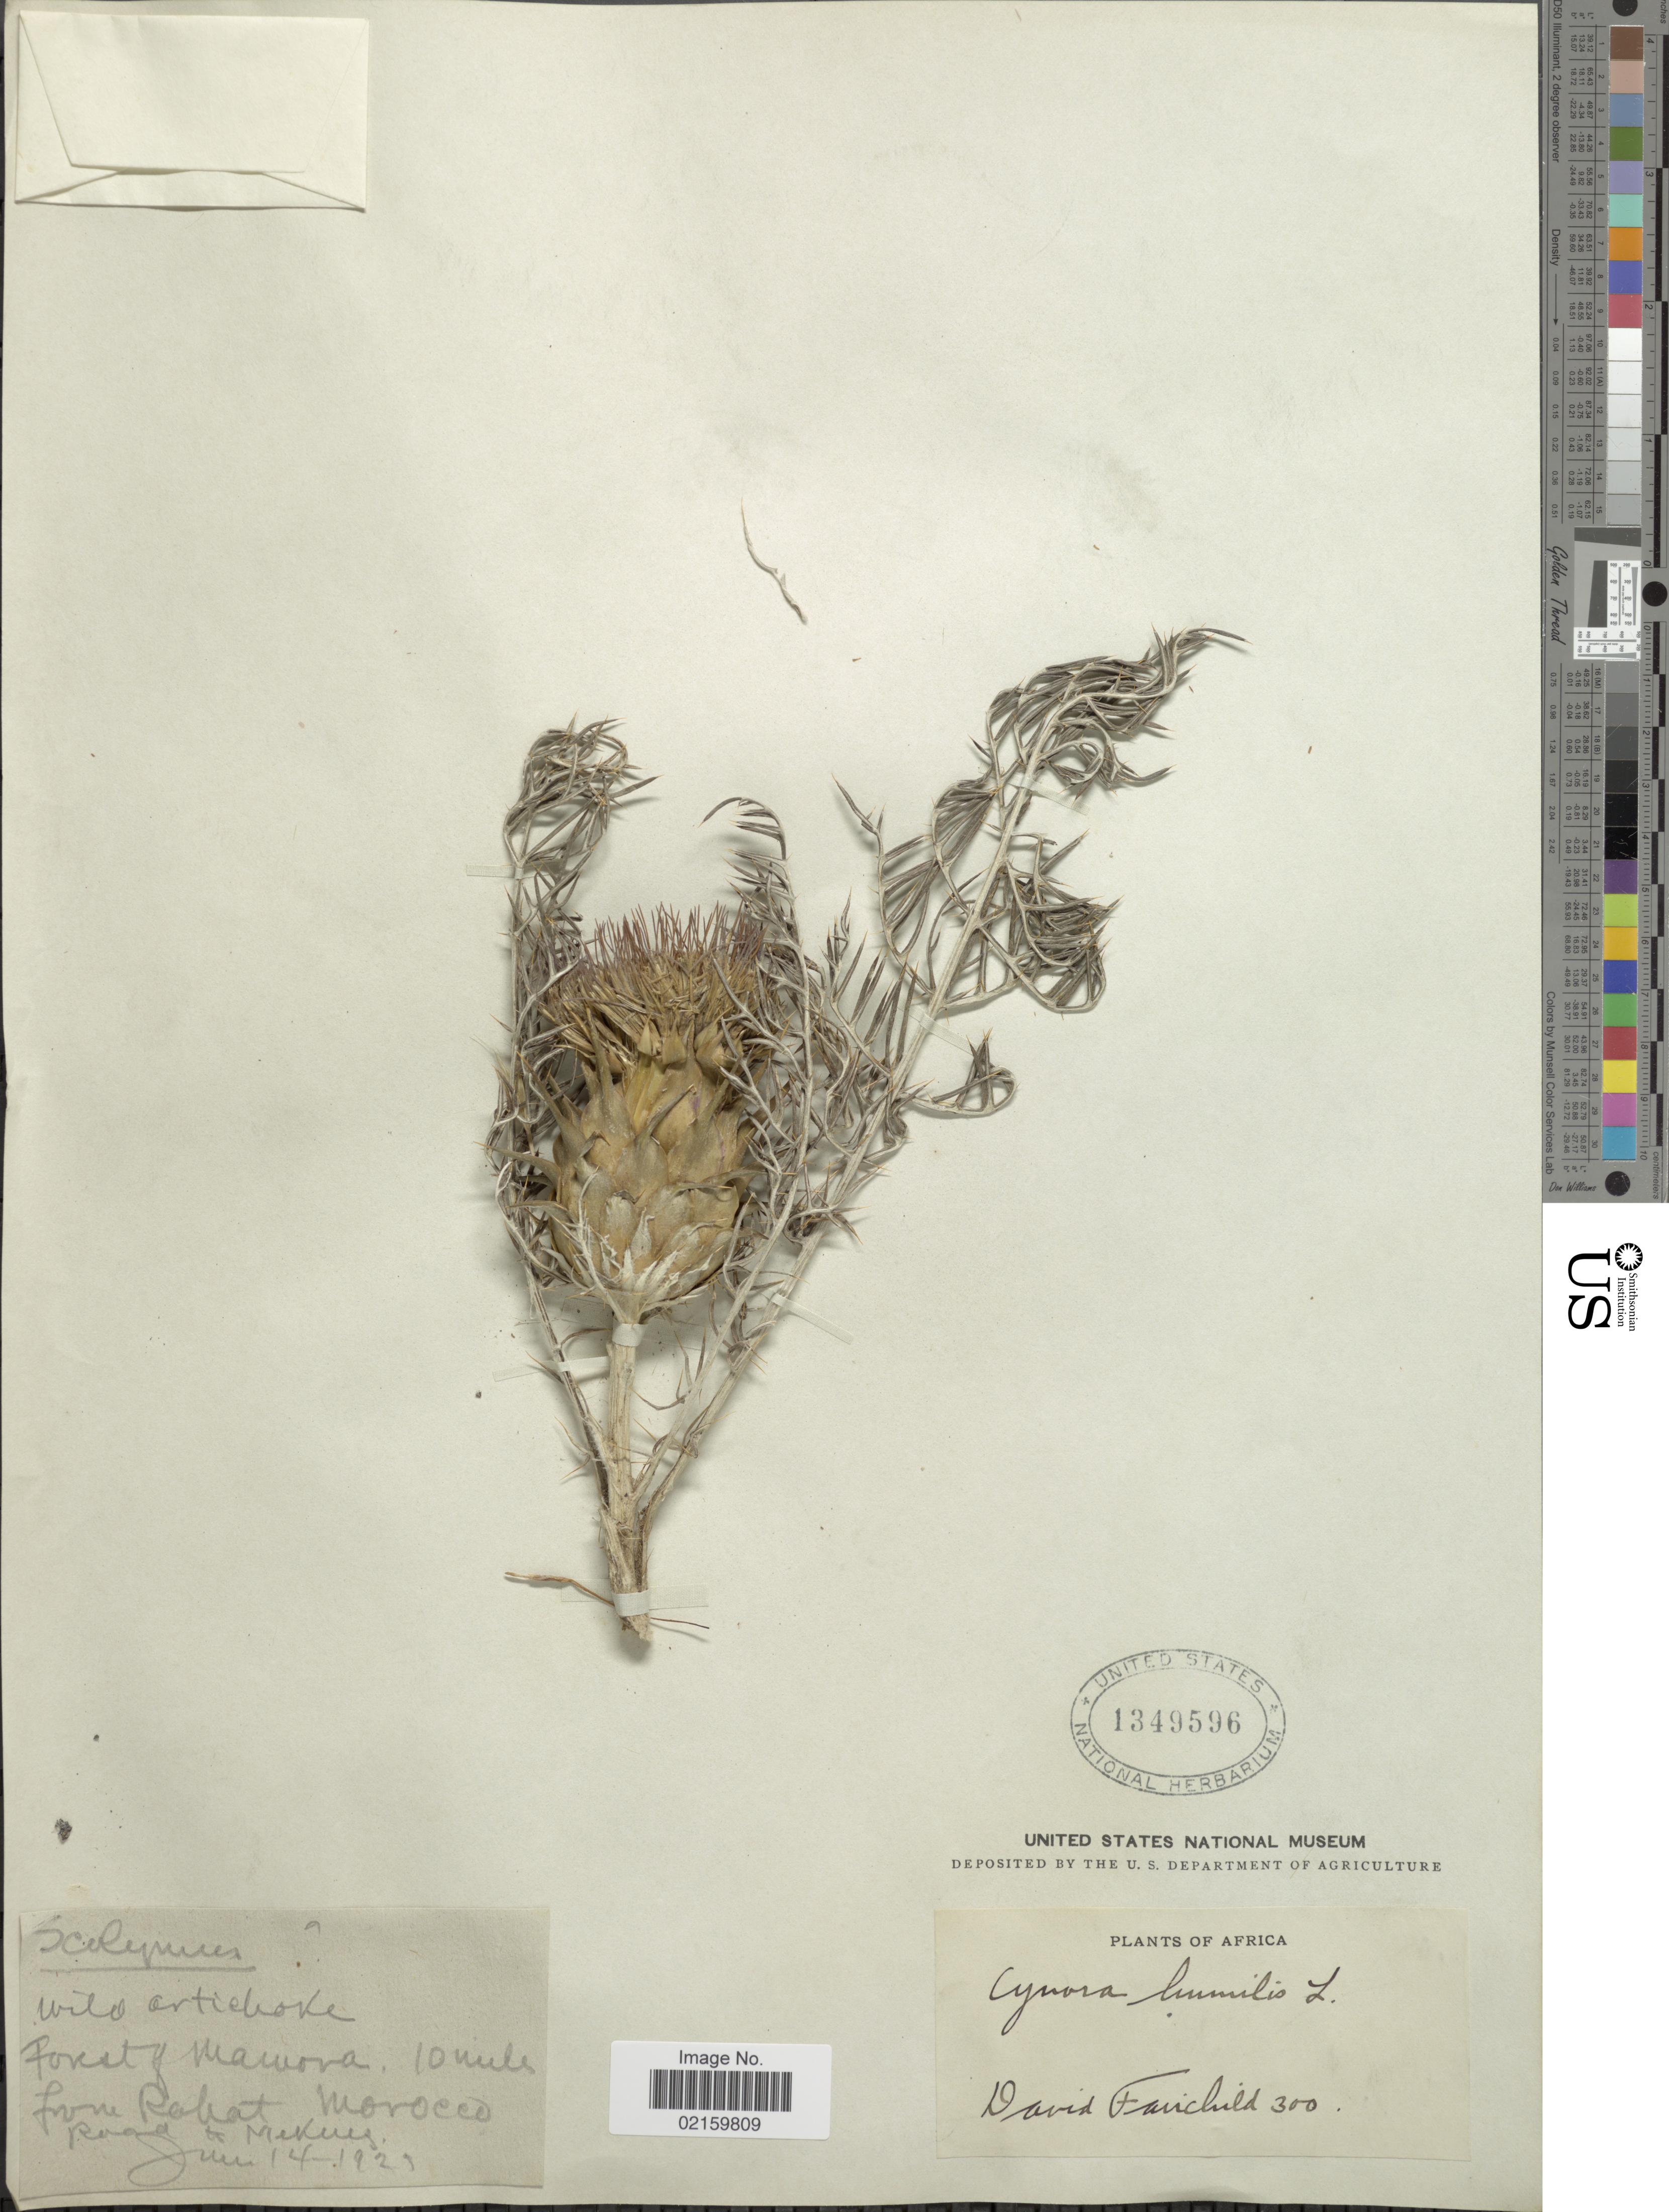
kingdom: Plantae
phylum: Tracheophyta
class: Magnoliopsida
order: Asterales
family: Asteraceae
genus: Cynara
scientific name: Cynara humilis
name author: L.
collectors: D. Fairchild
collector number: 300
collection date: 1921-06-14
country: Morocco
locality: Forest of Mamora. 10 mile from Rabat Morocco. Road to Meknes.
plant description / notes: Corrected "Forest of Mawora, 10 miles from Rahat Road to Mekuis" to "Forest of Mamora. 10 mile from Rabat Morocco. Road to Meknes."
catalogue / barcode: US 1349596